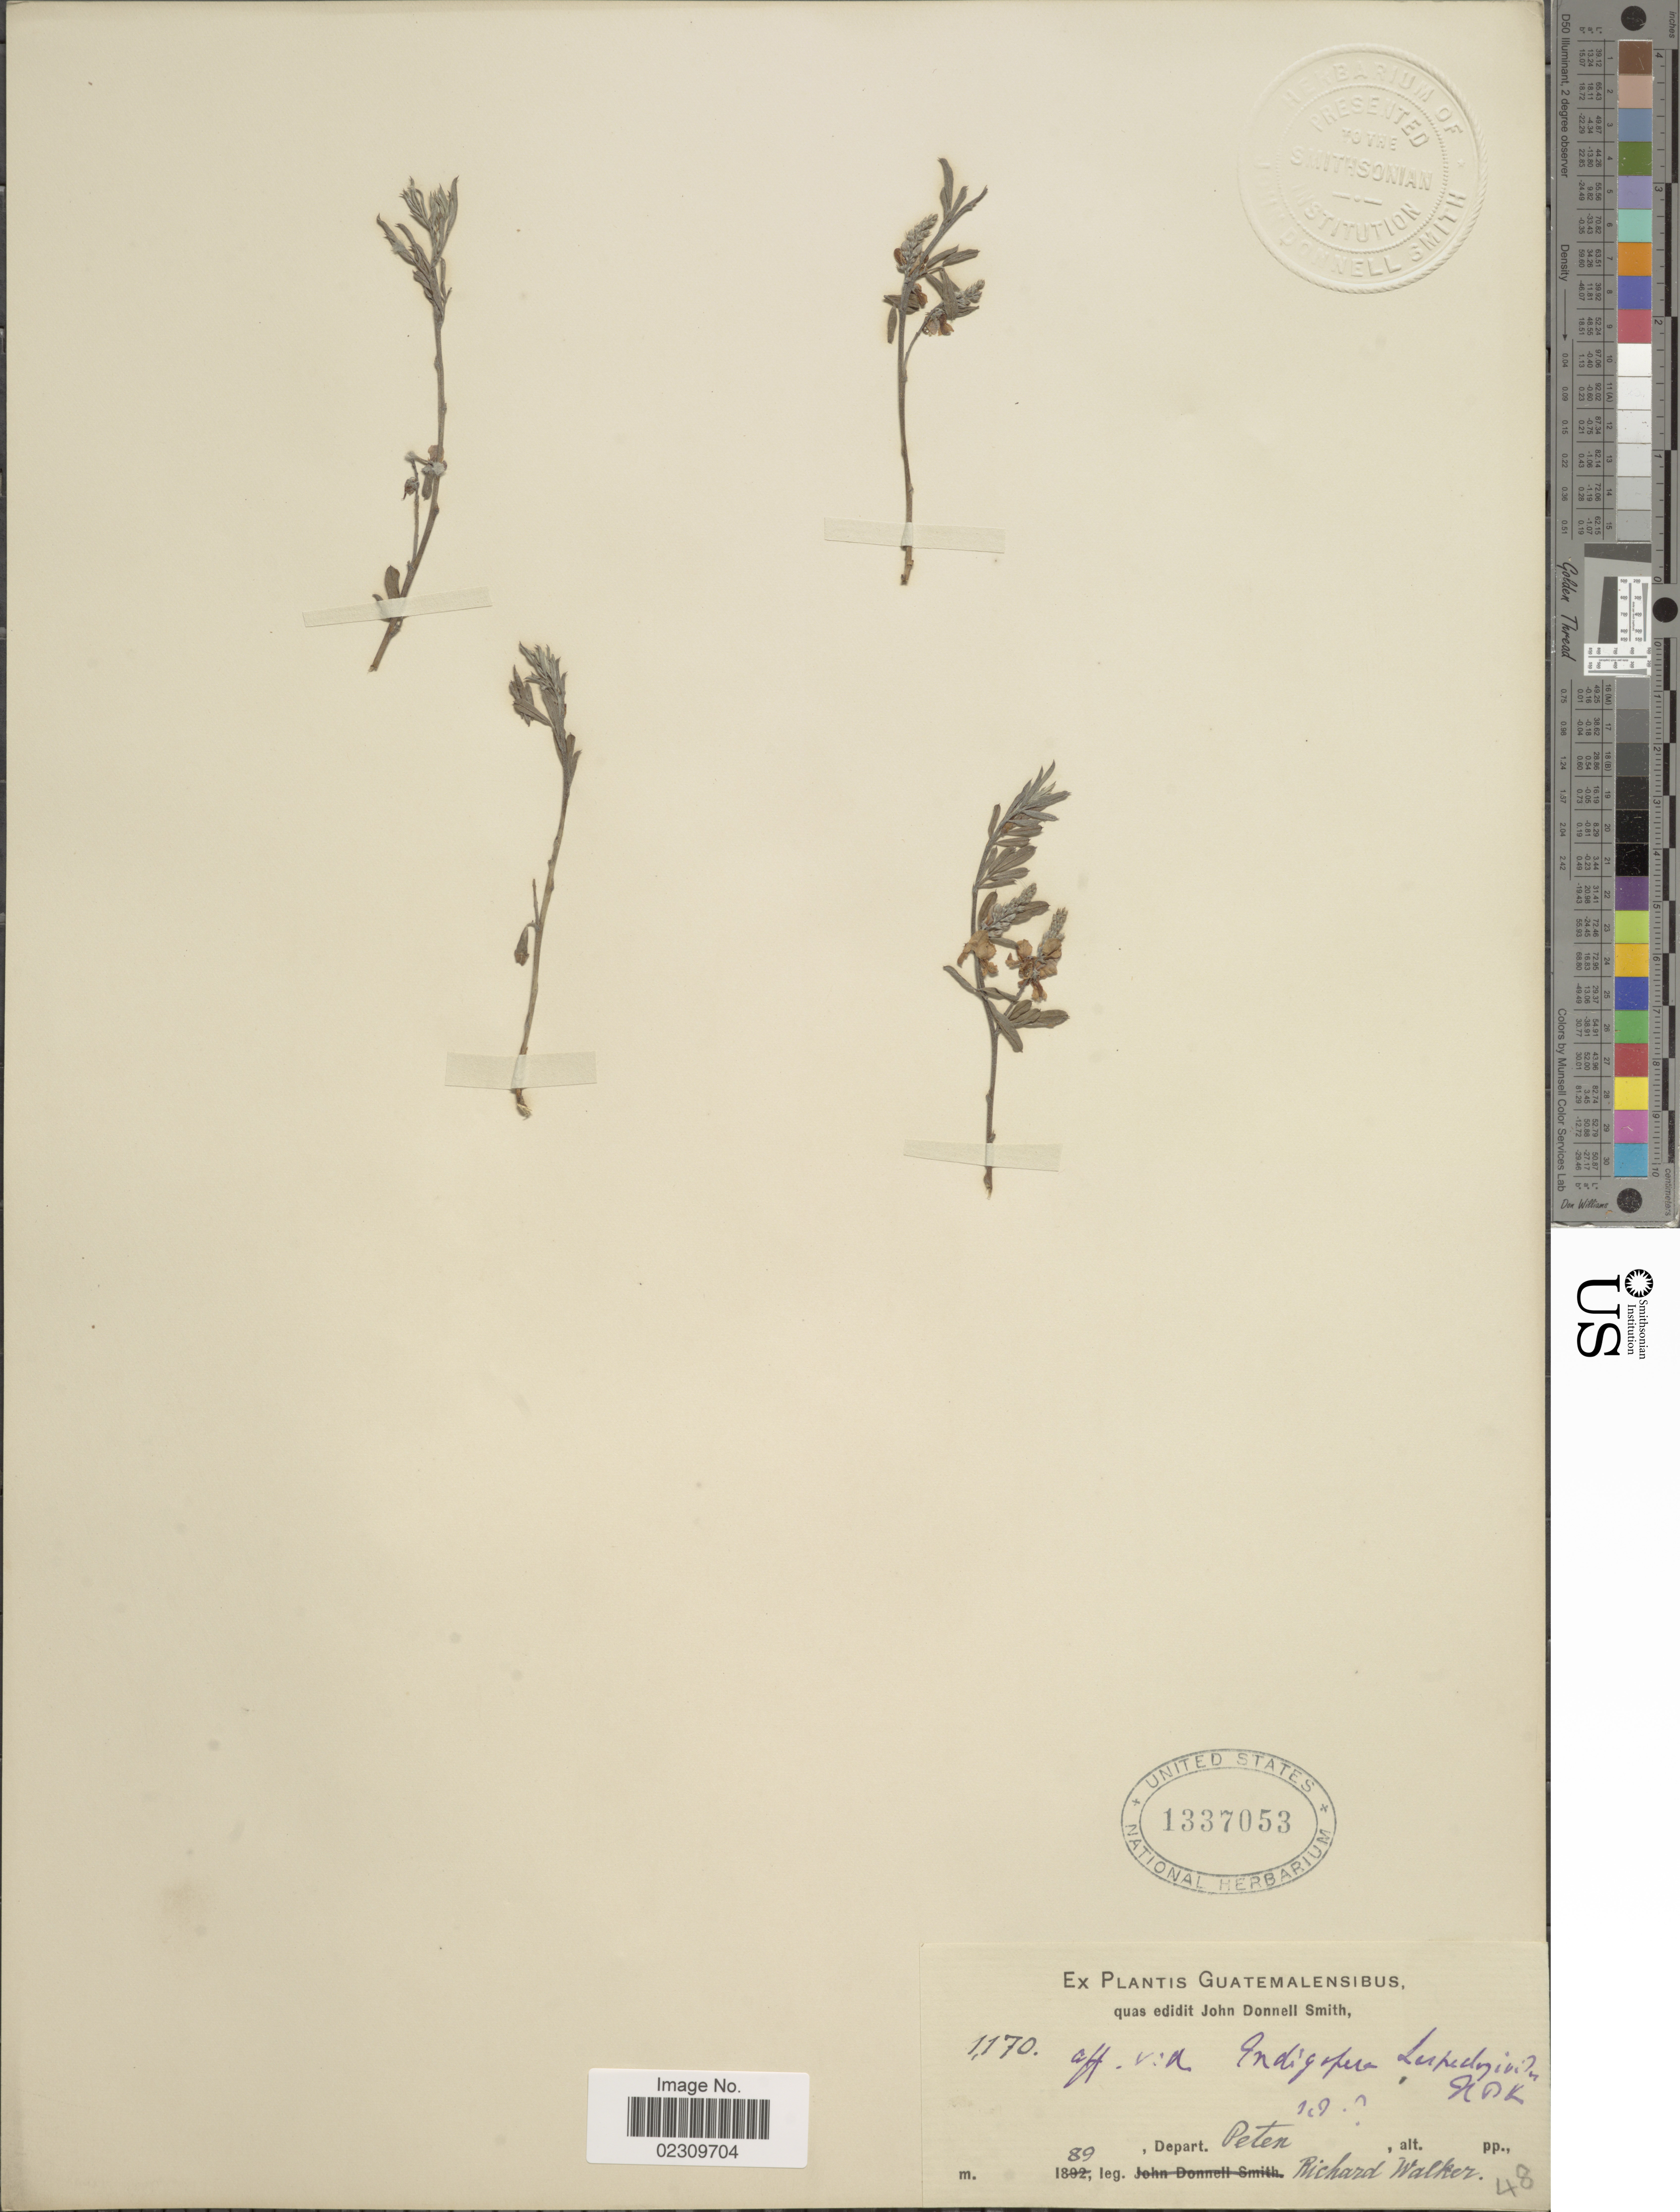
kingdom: Plantae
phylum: Tracheophyta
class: Magnoliopsida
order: Fabales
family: Fabaceae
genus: Indigofera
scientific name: Indigofera lespedezioides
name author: Kunth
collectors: R. Walker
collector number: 1170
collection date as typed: Transcribed d/m/y: //89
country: Guatemala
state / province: El Petén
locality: Depart. Peten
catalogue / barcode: US 1337053